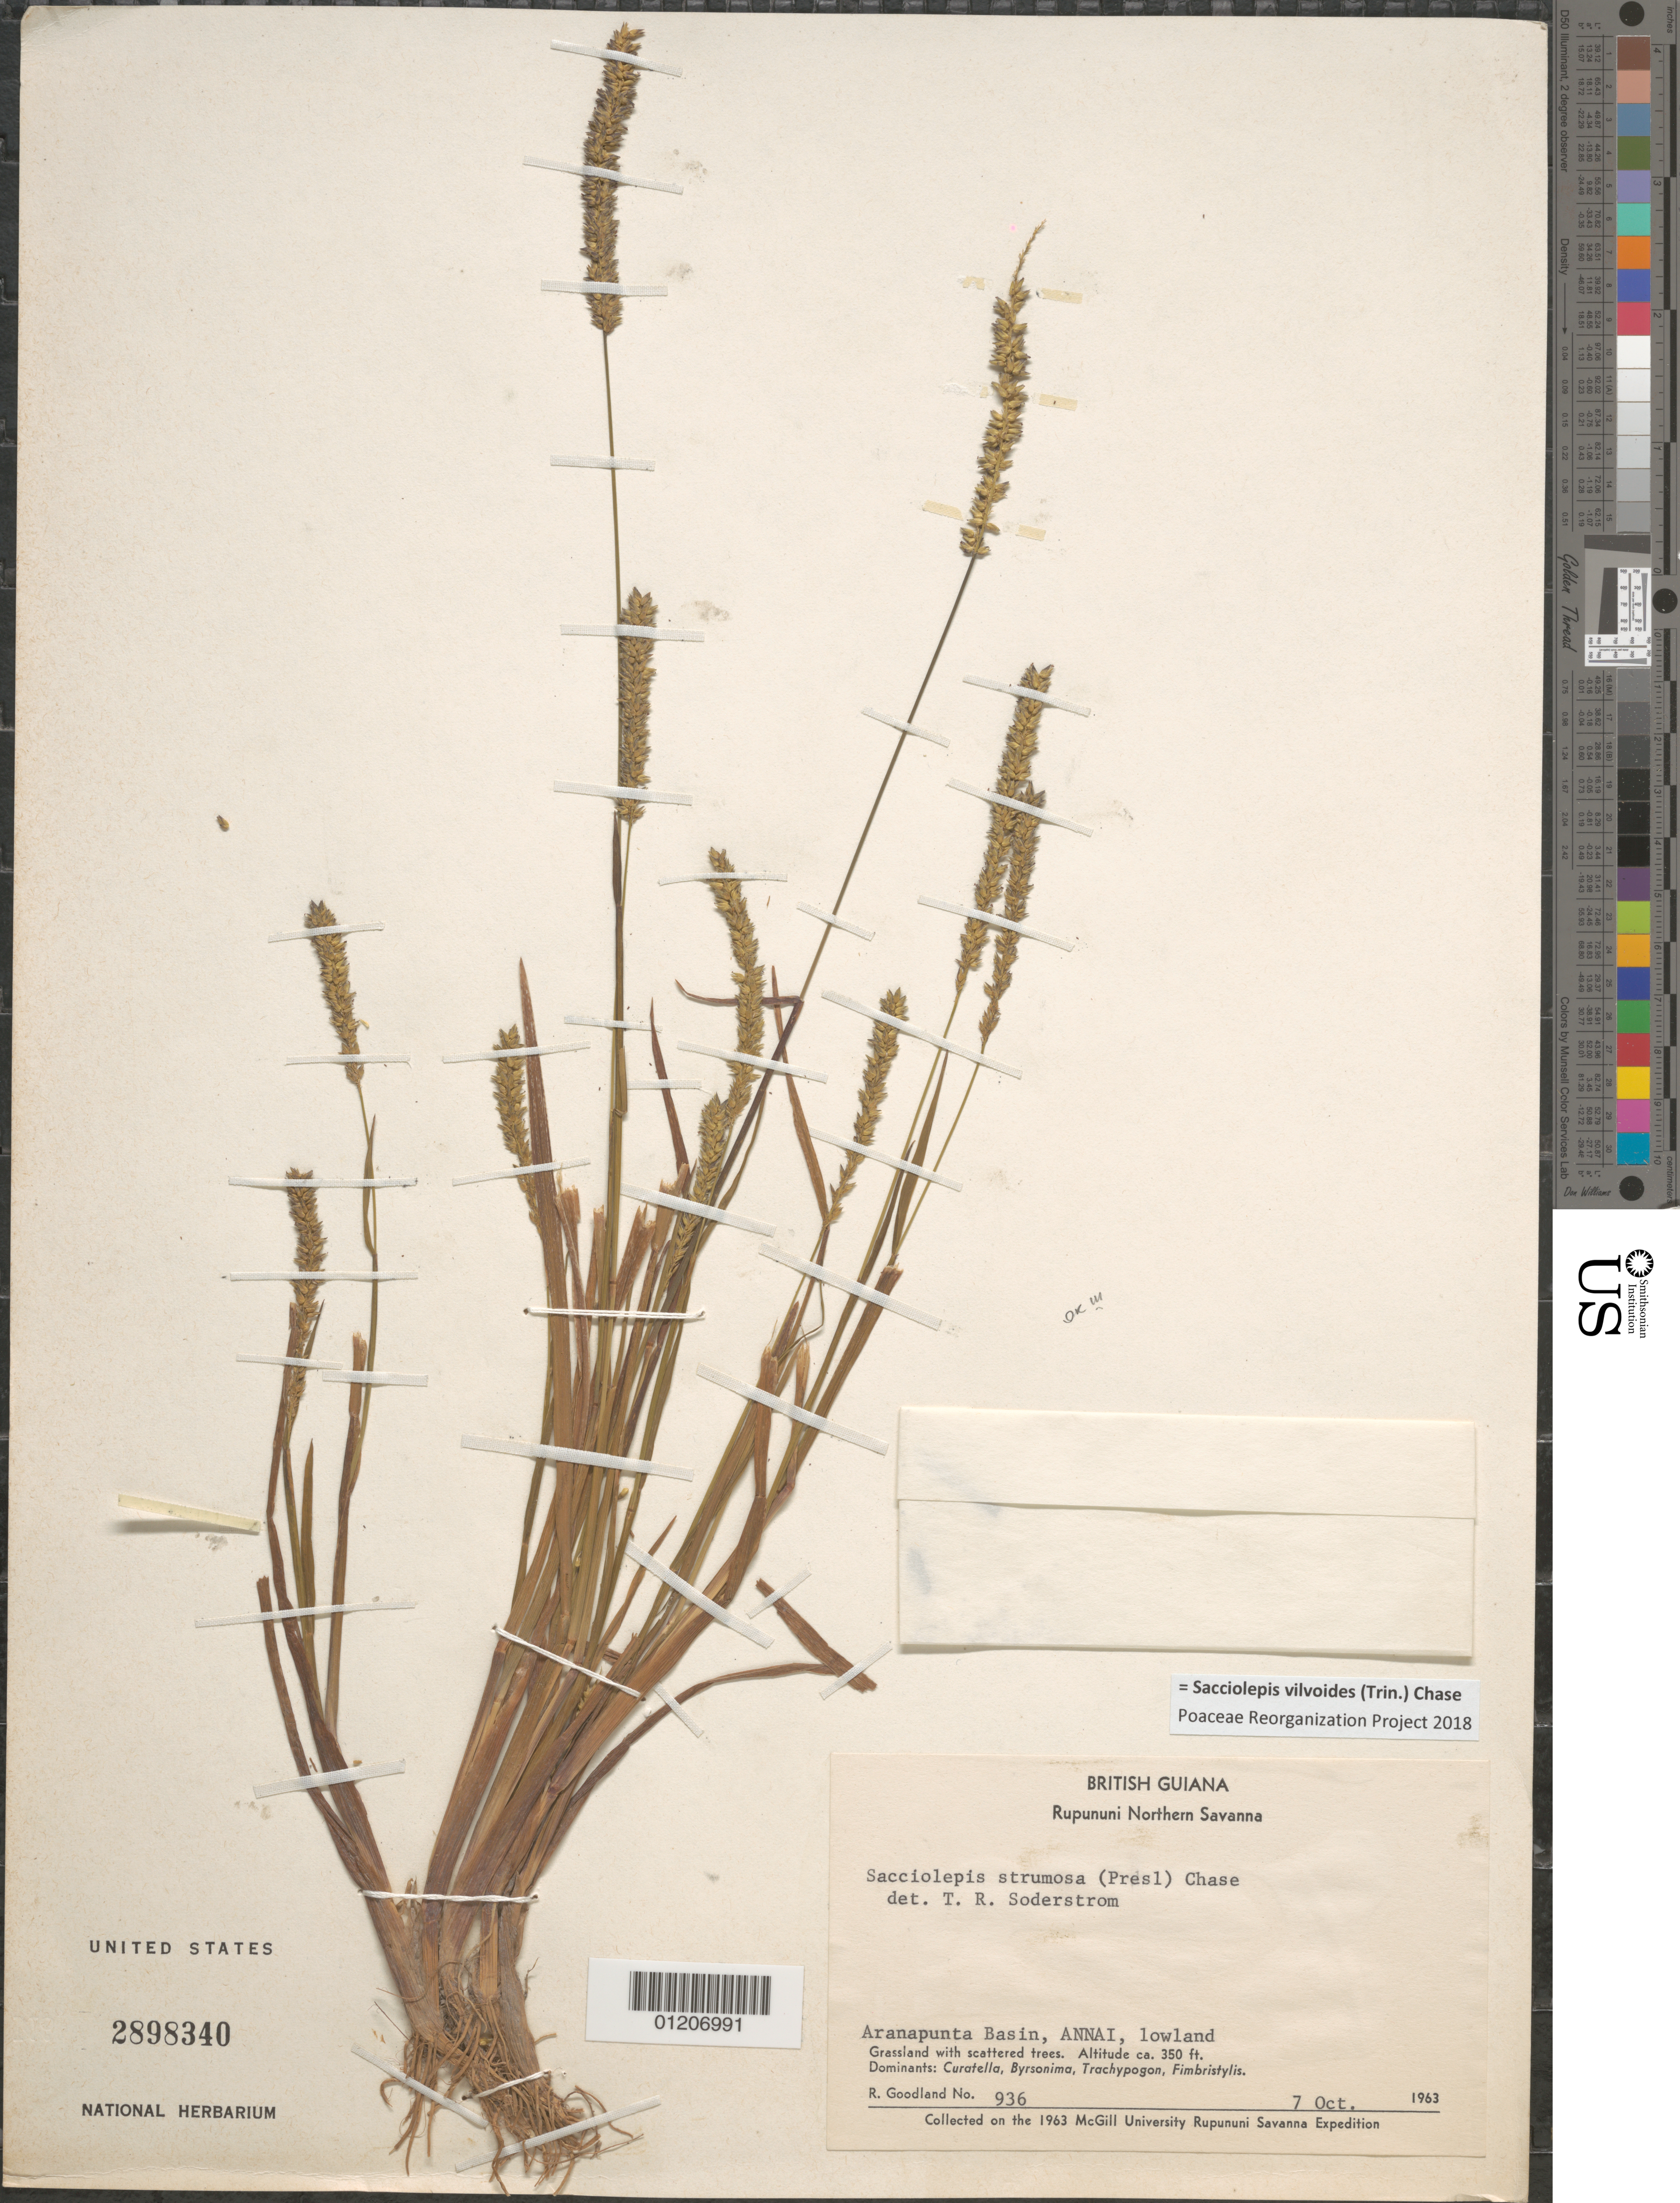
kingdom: Plantae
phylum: Tracheophyta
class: Liliopsida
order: Poales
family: Poaceae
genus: Sacciolepis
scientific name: Sacciolepis vilvoides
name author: (Trin.) Chase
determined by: Poaceae Reorganization Project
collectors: R. Goodland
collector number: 936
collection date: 1963-10-07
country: Guyana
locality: Aranapunta Basin, ANNAI, lowland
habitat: Grassland with scattered trees. Dominants: Curatella, Byrsonima, Trachypogon, Fimbristylis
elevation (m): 107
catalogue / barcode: US 2898340